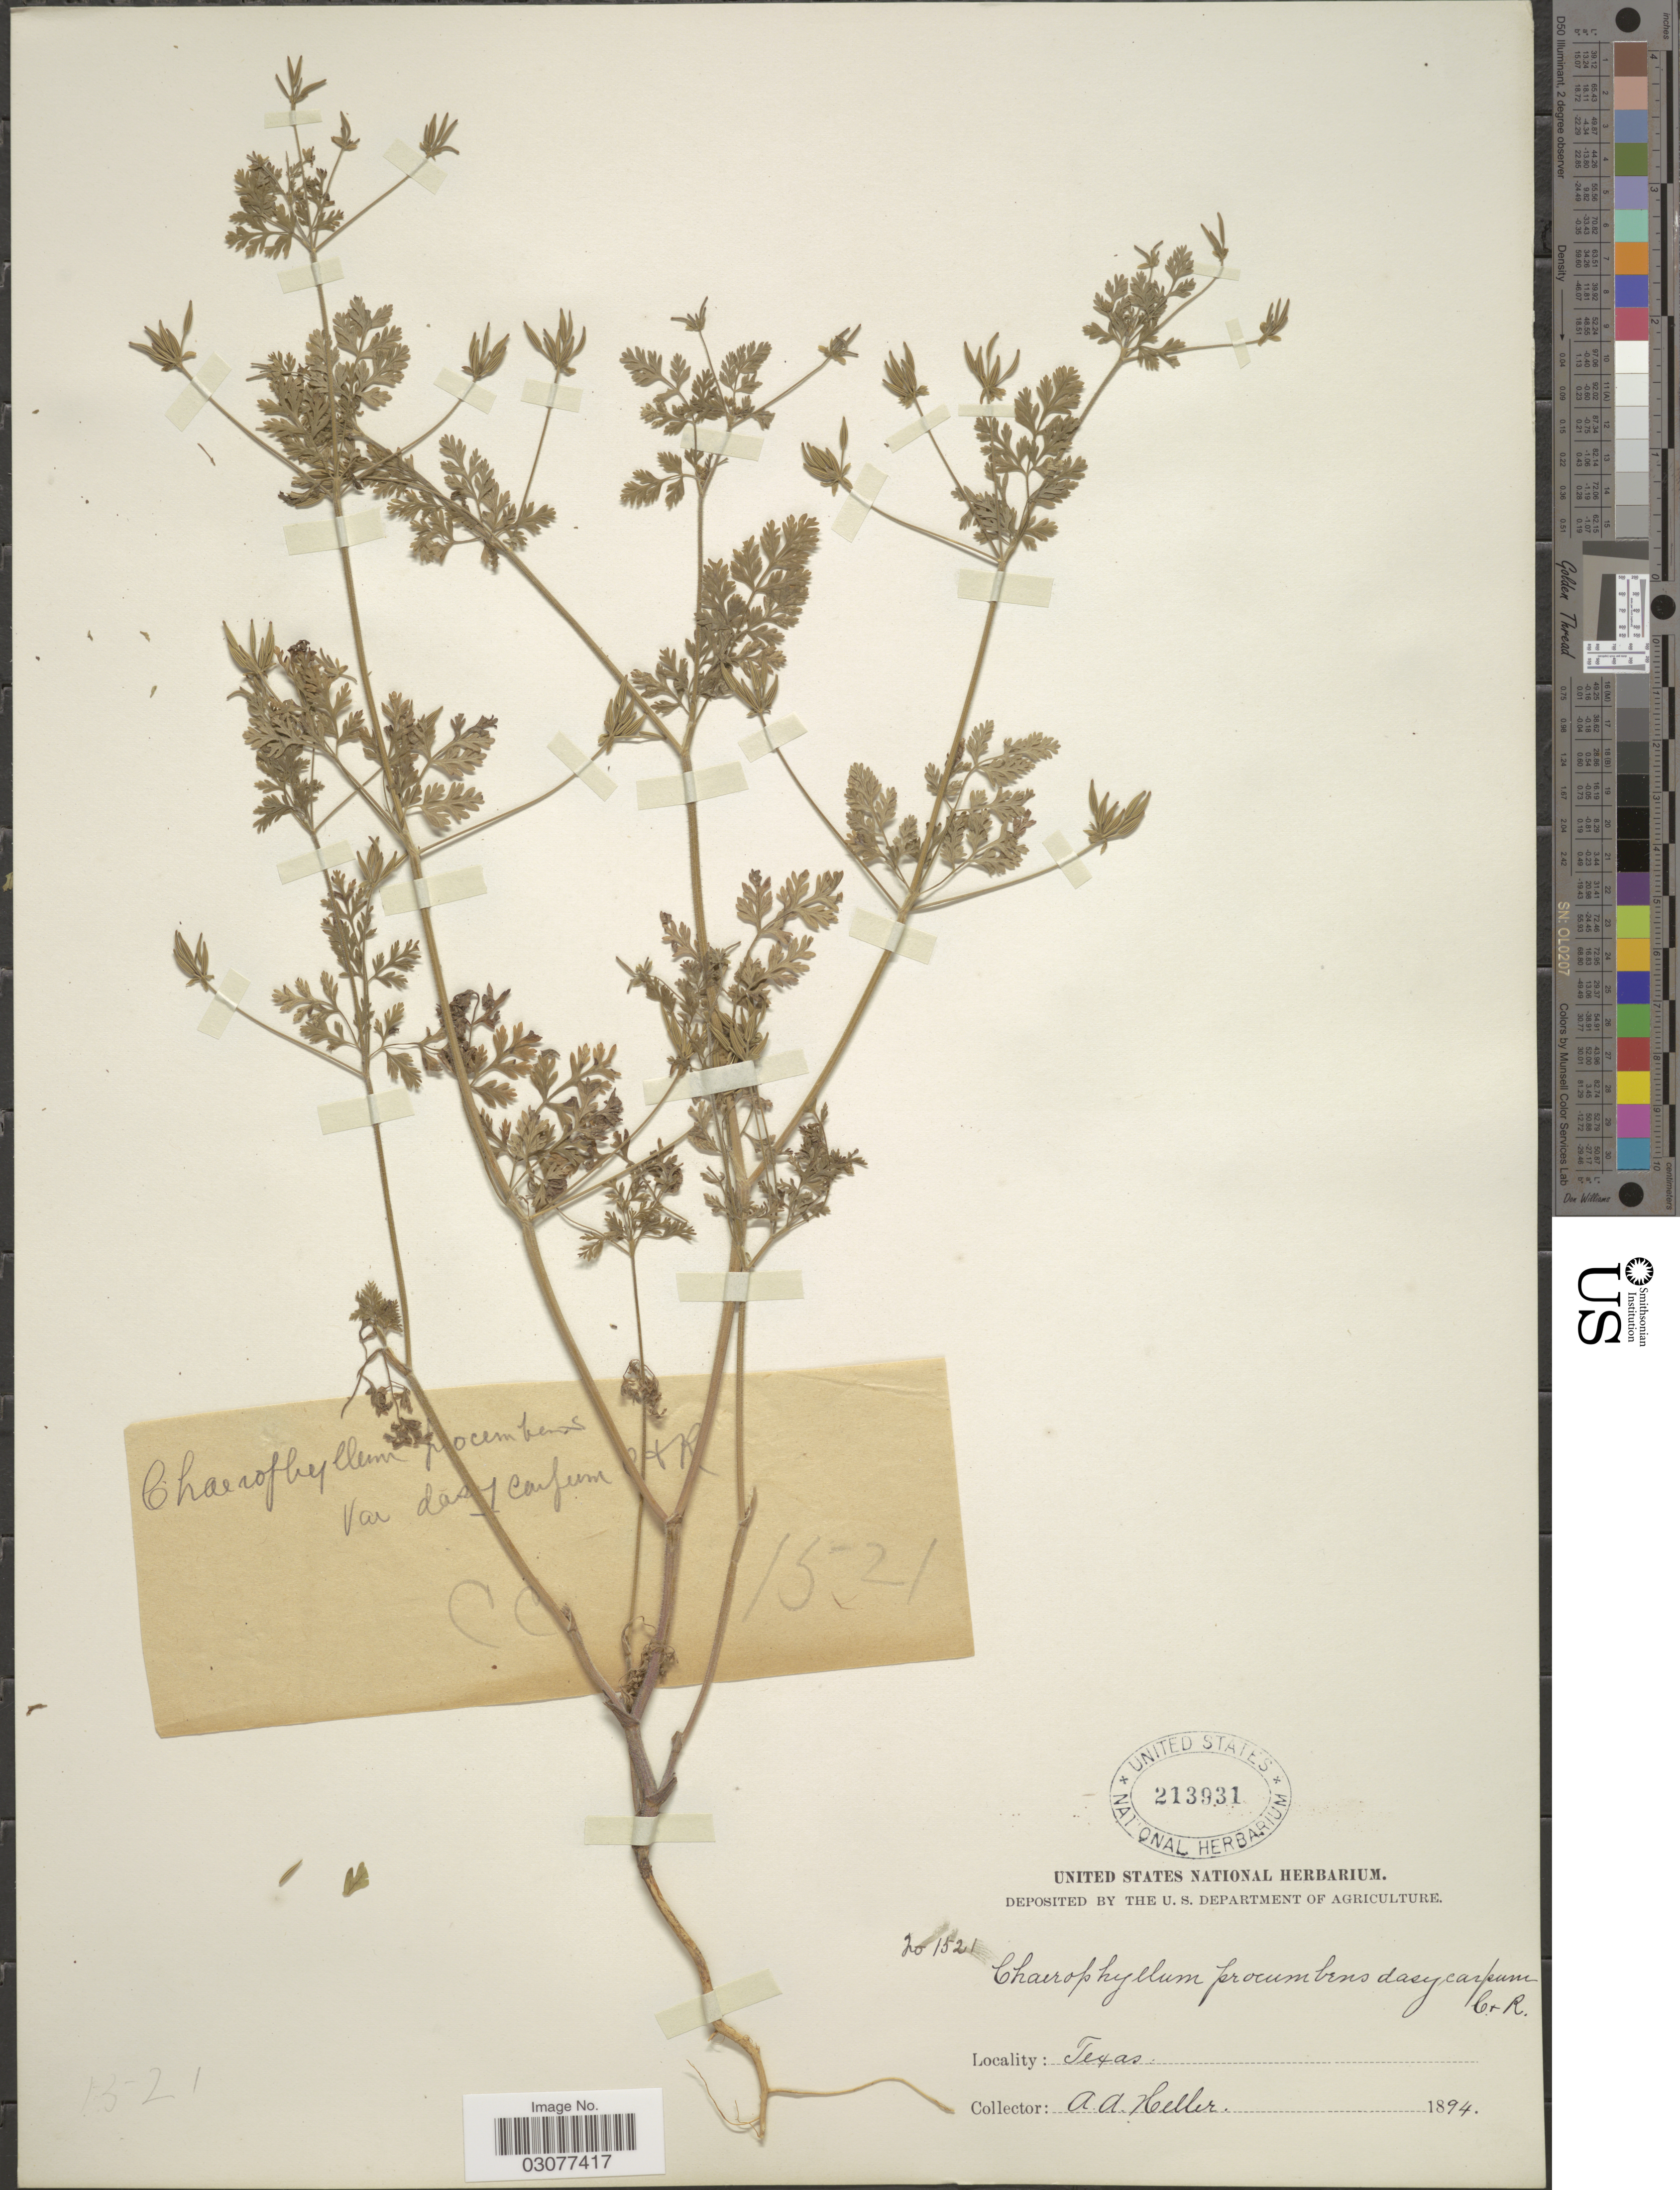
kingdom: Plantae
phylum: Tracheophyta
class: Magnoliopsida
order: Apiales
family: Apiaceae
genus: Chaerophyllum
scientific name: Chaerophyllum dasycarpum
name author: (Hook. ex S. Watson) Nutt.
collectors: A. A. Heller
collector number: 1521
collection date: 1894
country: United States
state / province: Texas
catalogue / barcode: US 213931